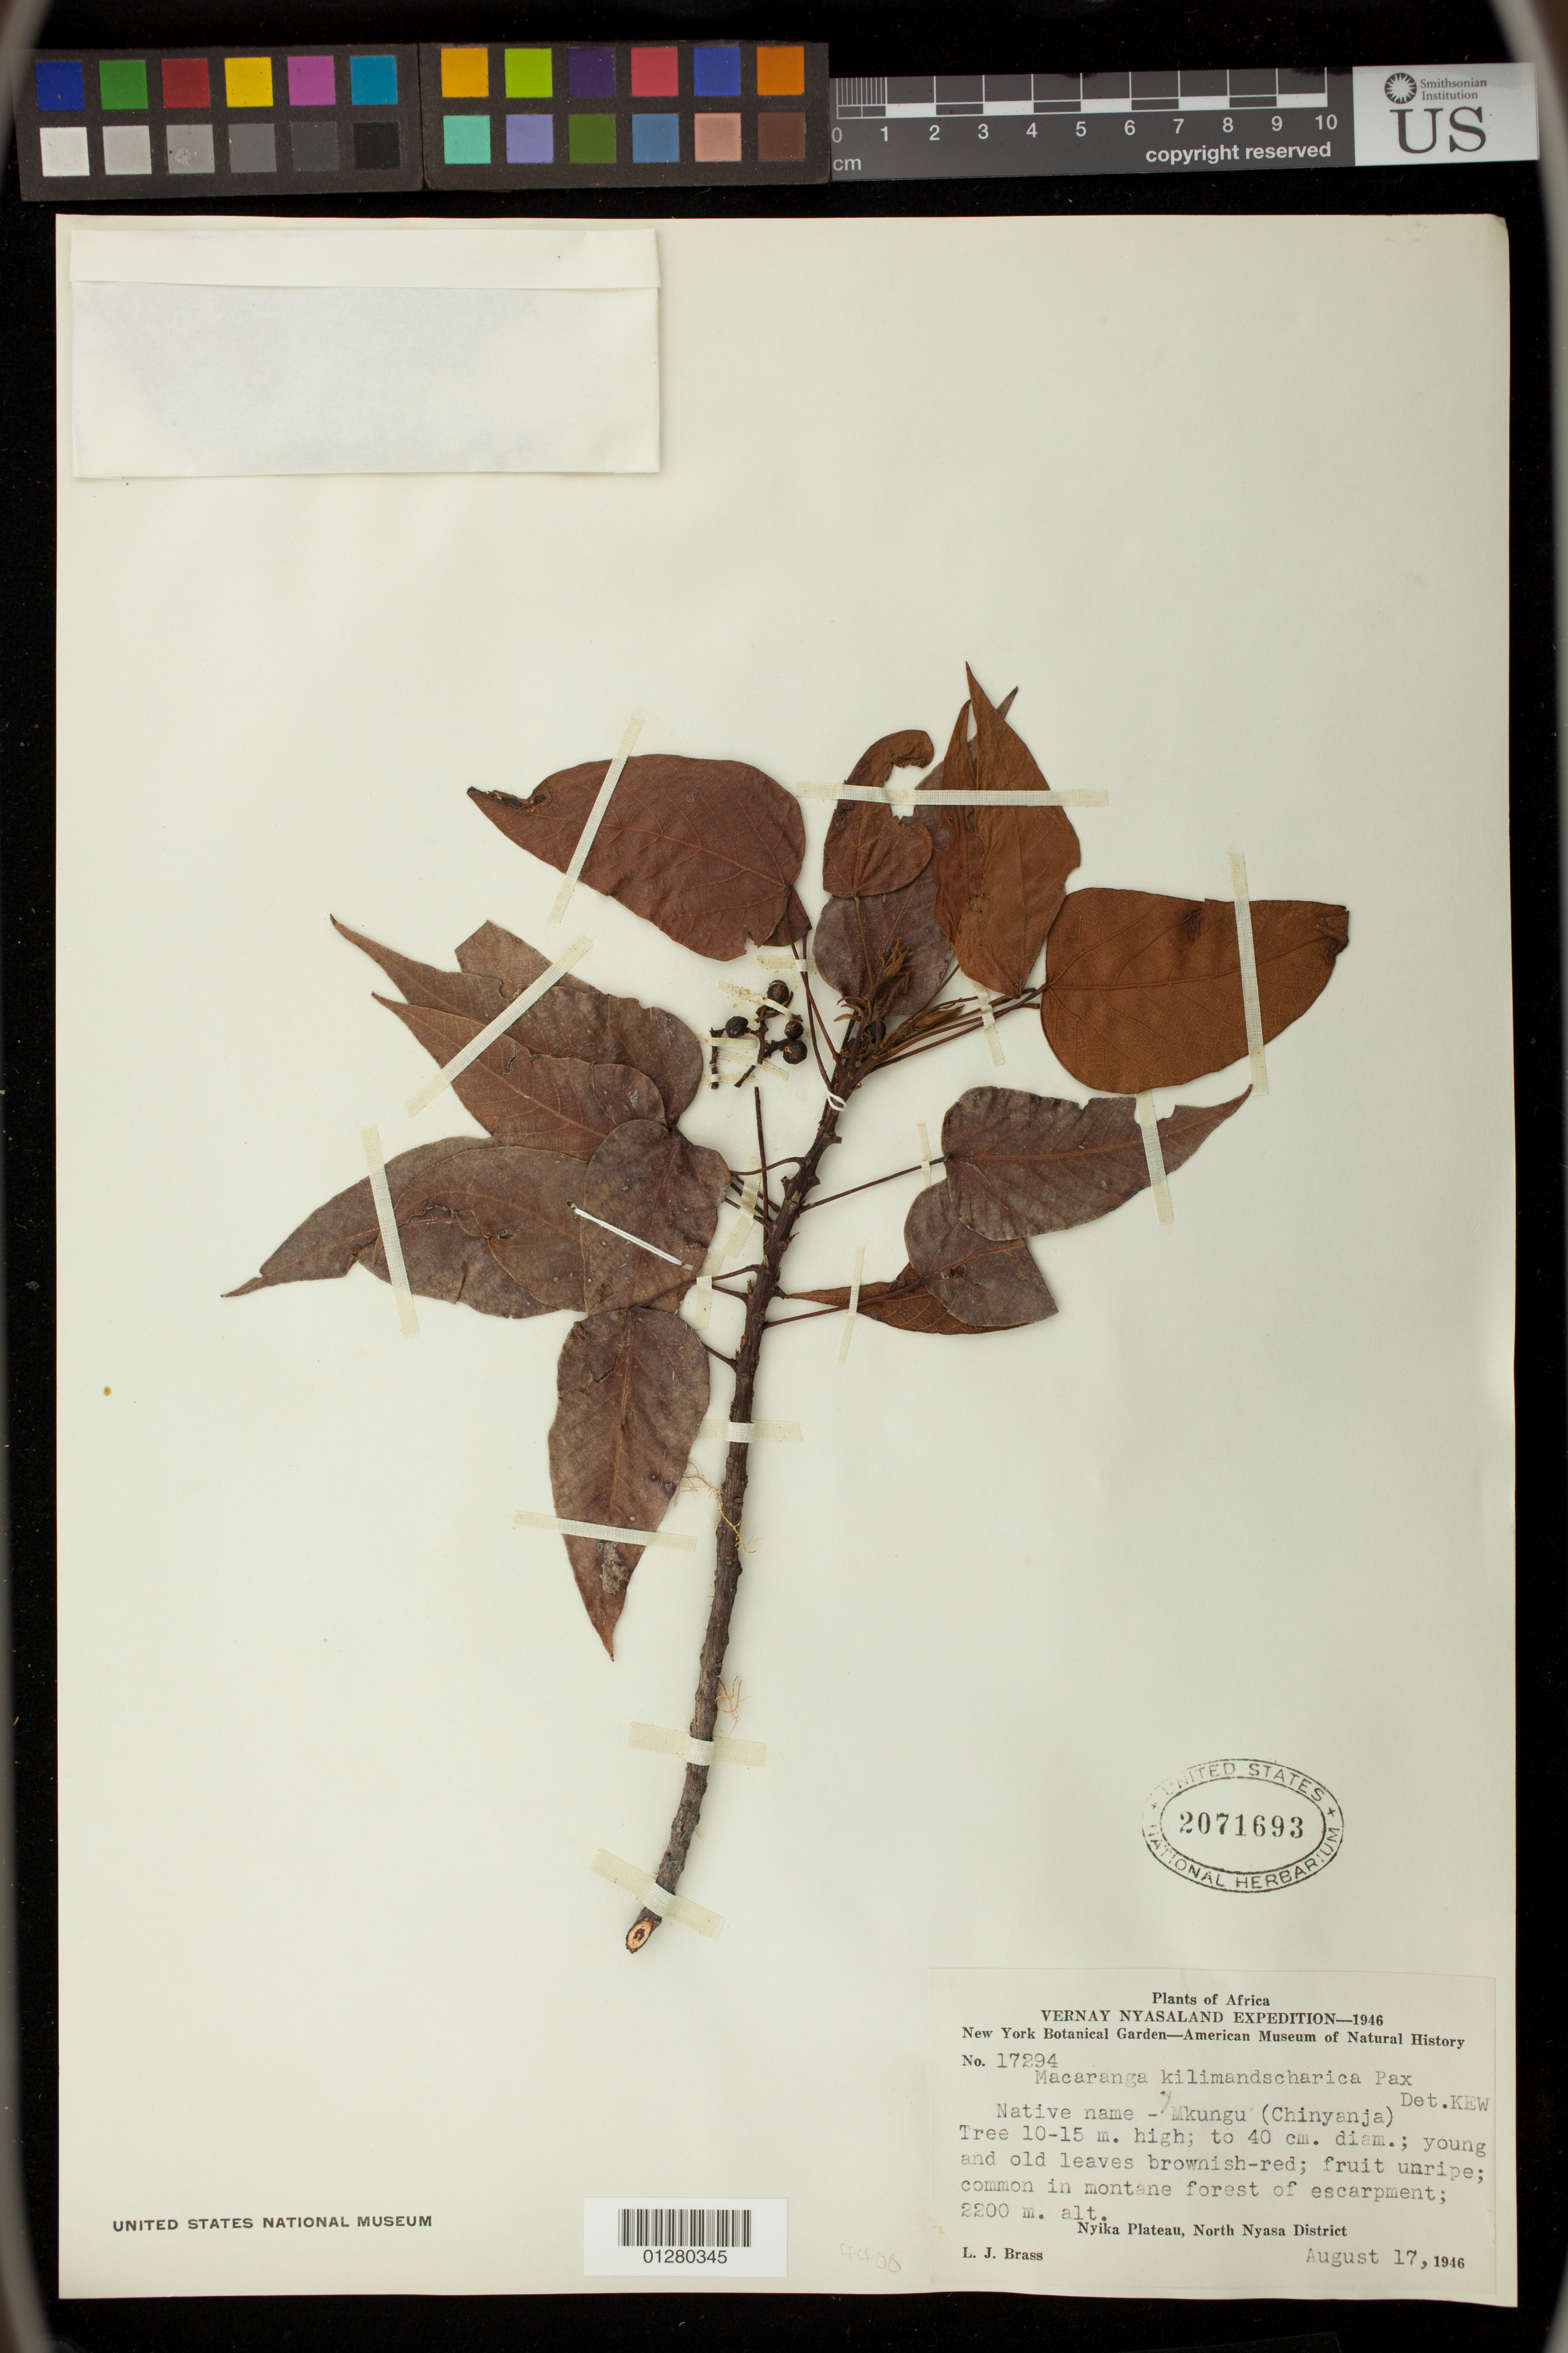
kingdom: Plantae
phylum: Tracheophyta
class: Magnoliopsida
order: Malpighiales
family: Euphorbiaceae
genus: Macaranga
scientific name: Macaranga kilimandscharica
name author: Pax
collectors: L. J. Brass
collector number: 17294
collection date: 1946-08-17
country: Malawi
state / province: Northern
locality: Nyika Plateau, North Nyasa District [Karonga District]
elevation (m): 2200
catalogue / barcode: US 2071693